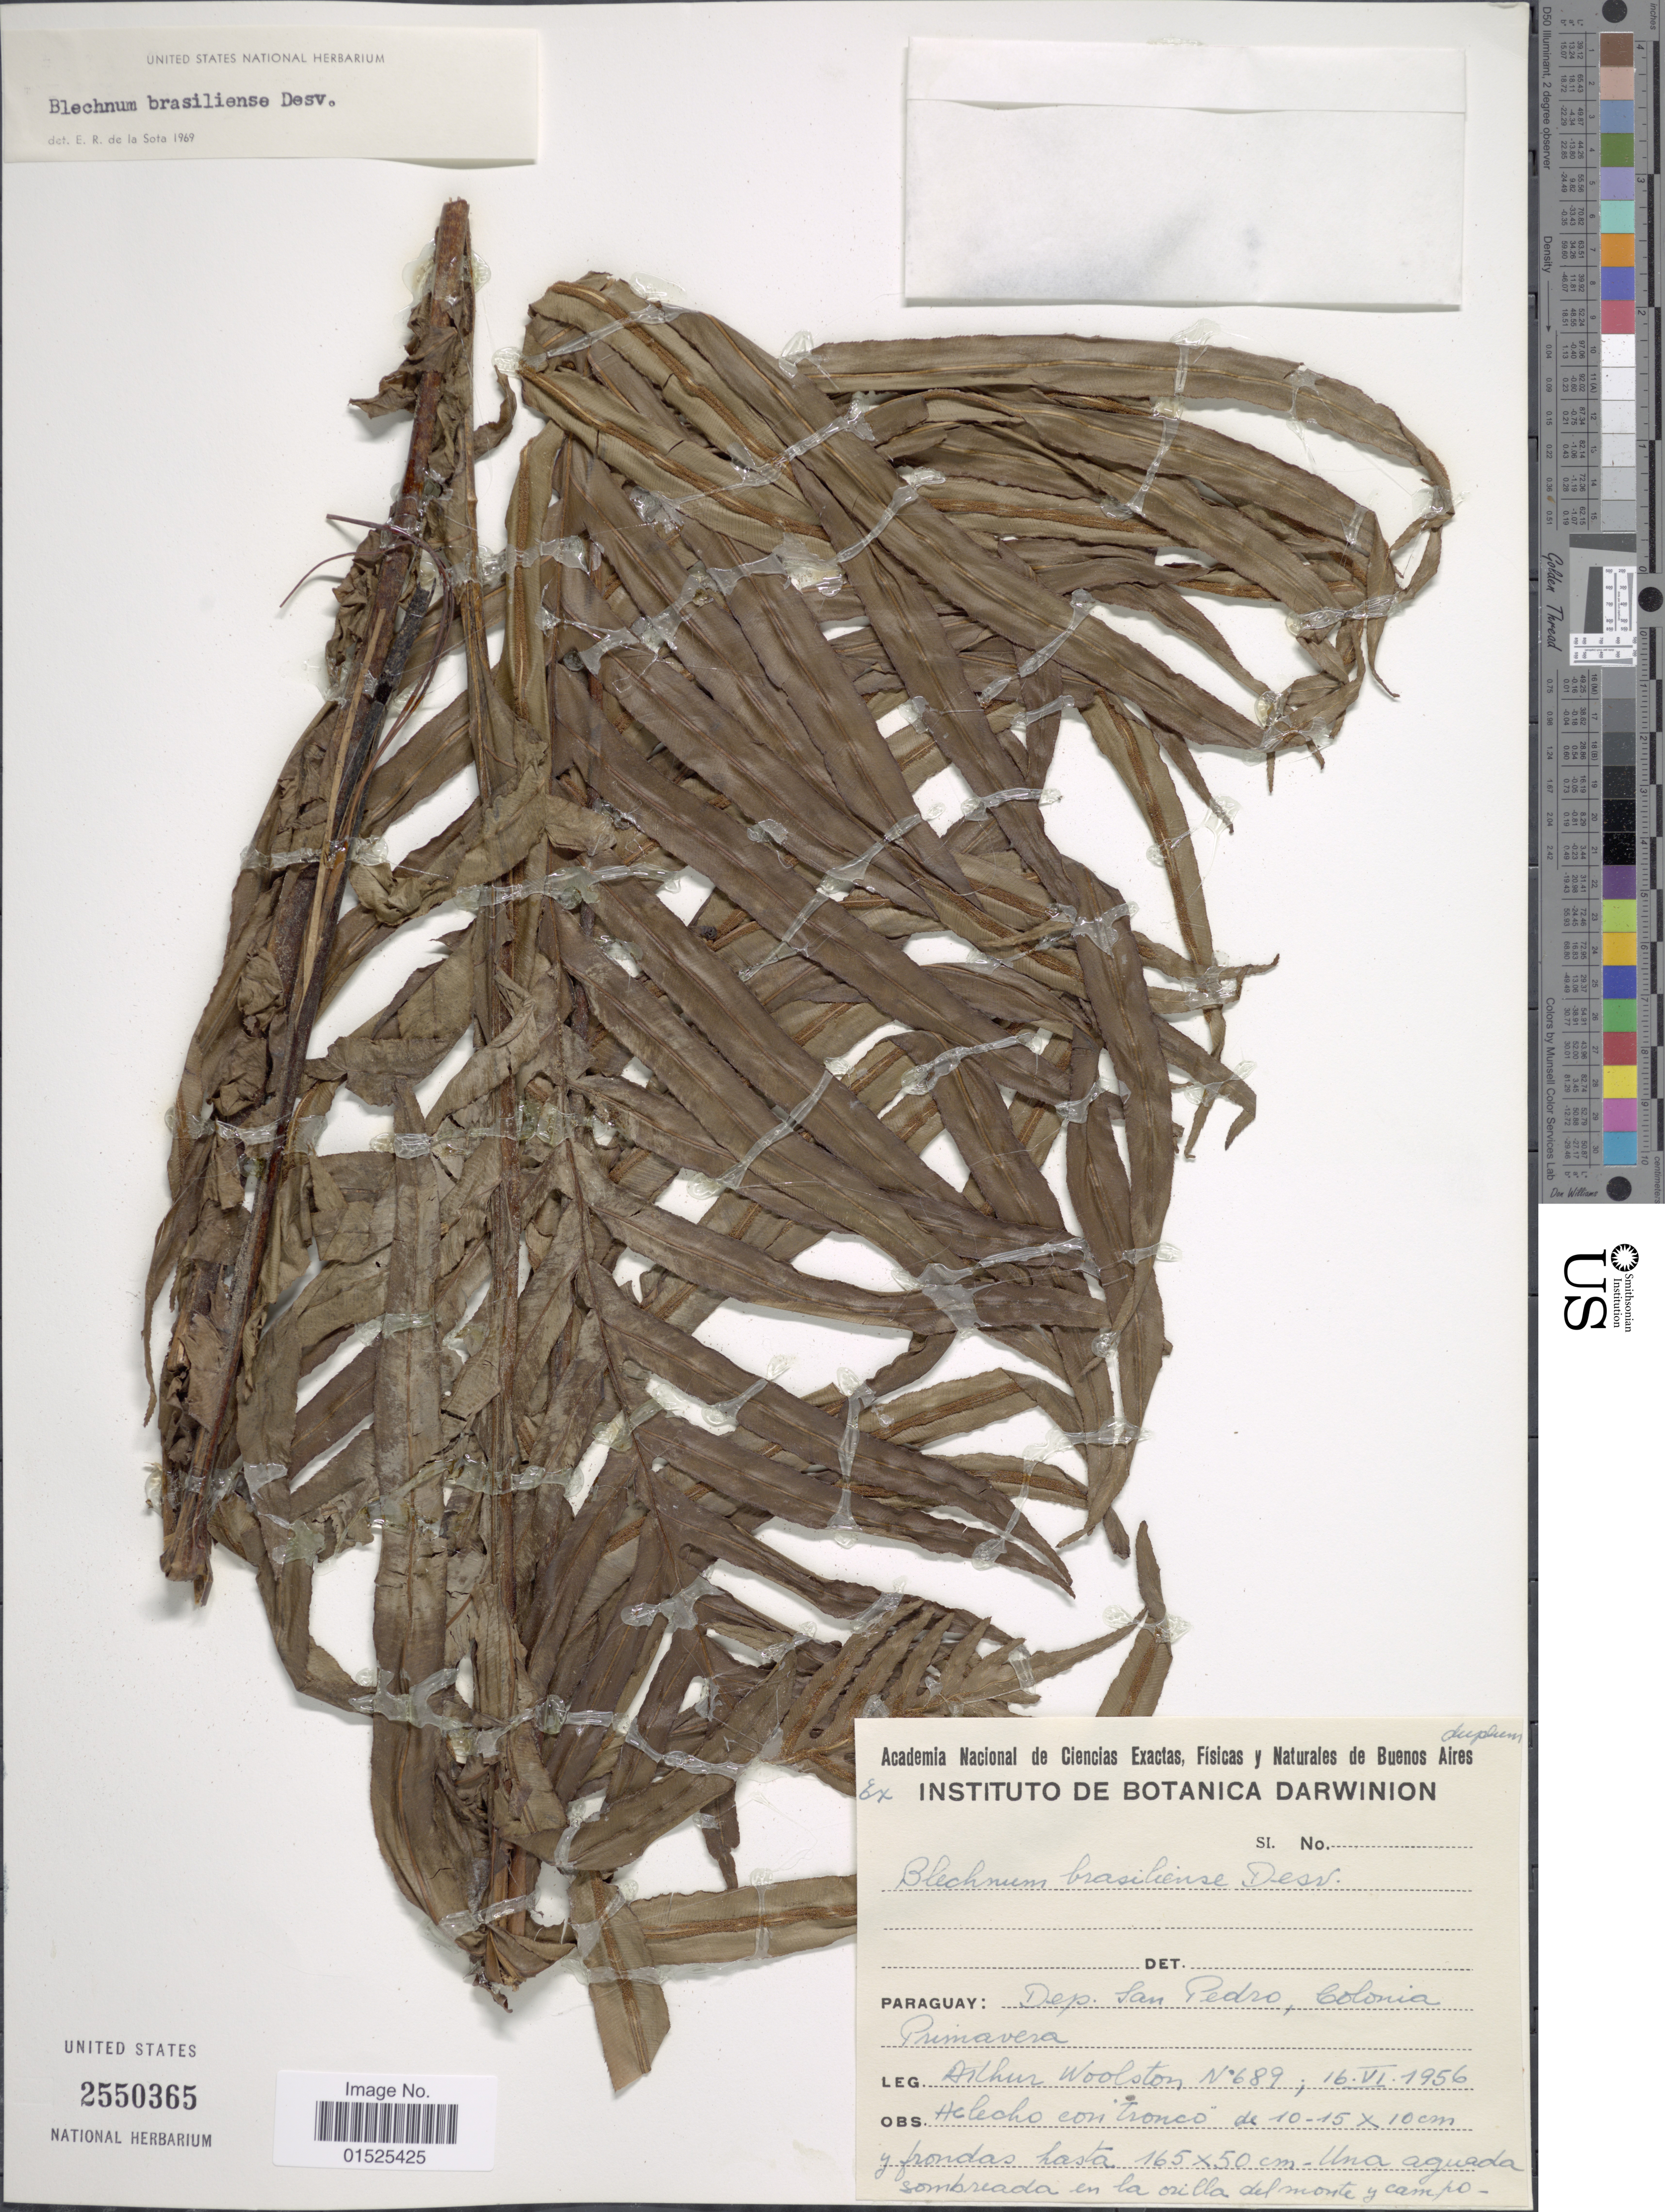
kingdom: Plantae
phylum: Tracheophyta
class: Polypodiopsida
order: Polypodiales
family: Blechnaceae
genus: Blechnum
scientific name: Blechnum brasiliense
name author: Desv.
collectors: A. L. Woolston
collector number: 689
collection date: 1956-06-16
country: Paraguay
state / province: San Pedro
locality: Colonia Primavera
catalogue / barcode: US 2550365